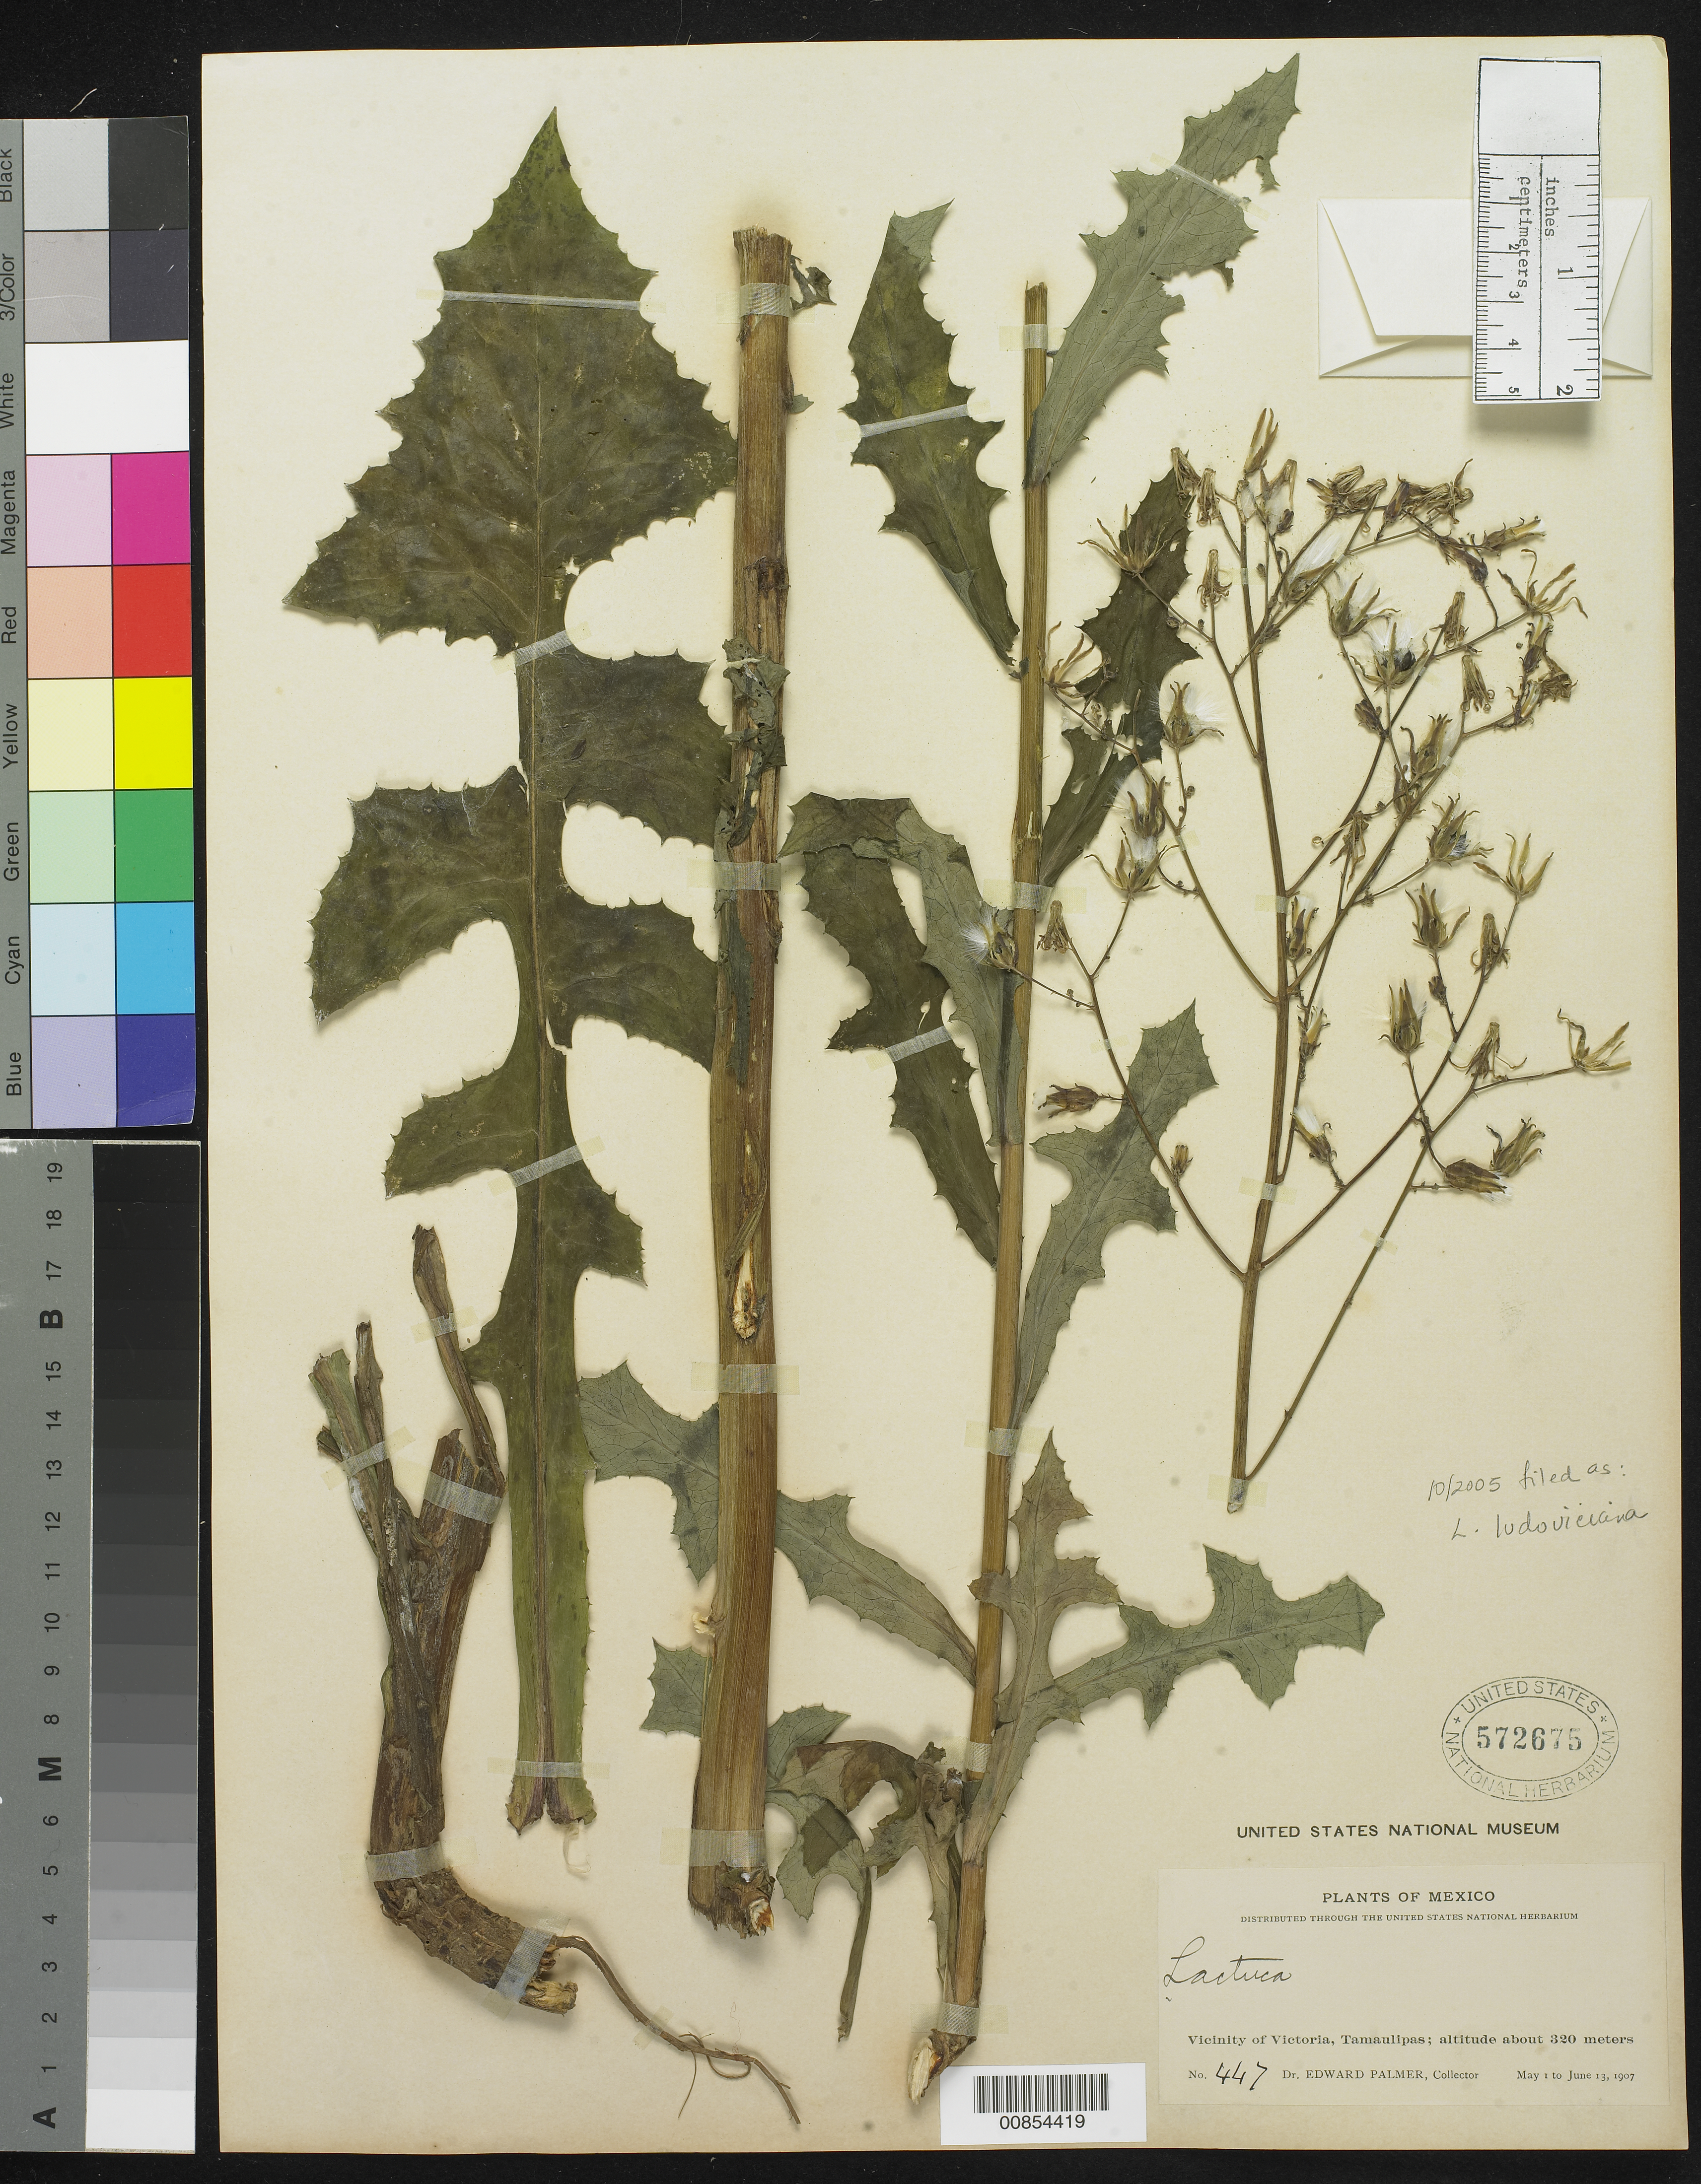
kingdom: Plantae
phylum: Tracheophyta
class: Magnoliopsida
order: Asterales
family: Asteraceae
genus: Lactuca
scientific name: Lactuca ludoviciana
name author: (Nutt.) Riddell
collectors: E. Palmer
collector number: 447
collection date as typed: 01 May 1907 to 13 Jun 1907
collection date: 1907-05-01/1907-06-13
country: Mexico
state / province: Tamaulipas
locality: Vicinity of Victoria.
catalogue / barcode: US 572675